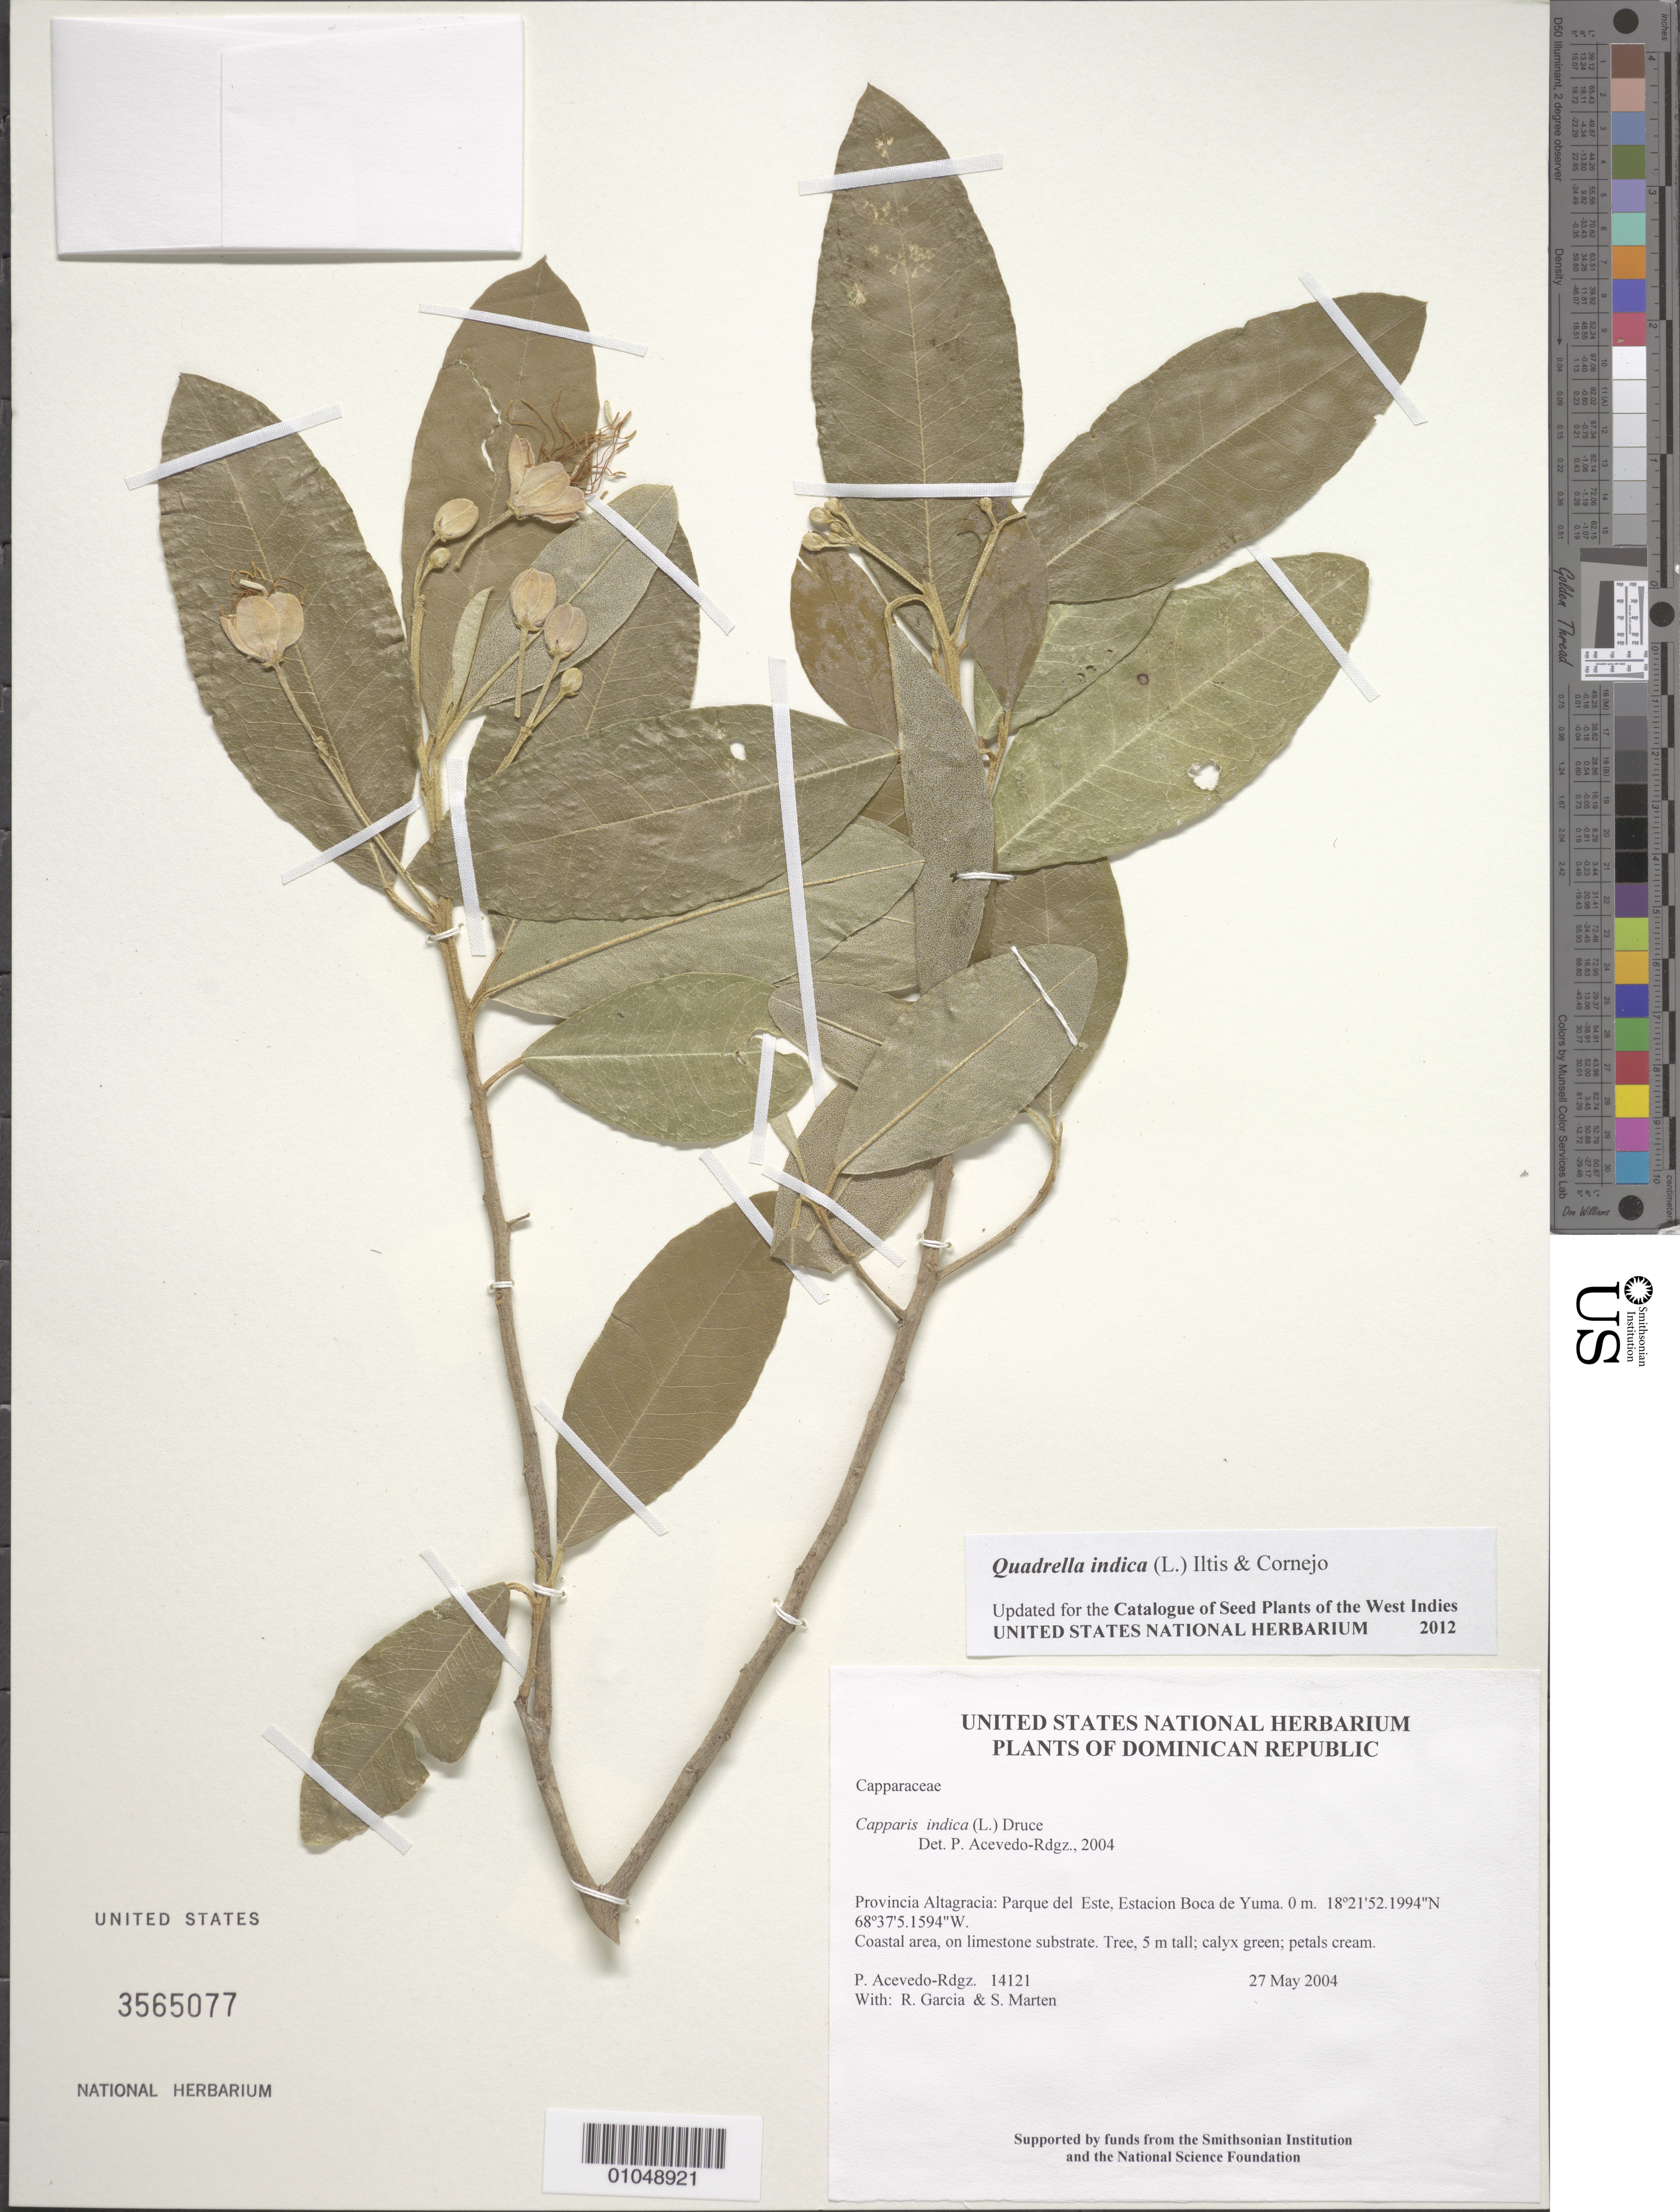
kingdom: Plantae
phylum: Tracheophyta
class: Magnoliopsida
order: Brassicales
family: Capparaceae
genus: Quadrella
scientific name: Quadrella indica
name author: (L.) Iltis & Cornejo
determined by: Acevedo-Rodríguez, P., (BOT), Smithsonian Institution - National Museum of Natural History (UNITED STATES)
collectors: P. Acevedo-Rodr., R. G. García & S. Marten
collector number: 14121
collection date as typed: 27 May 2004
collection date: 2004-05-27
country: Dominican Republic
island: Hispaniola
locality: Provincia Altagracia: Parque del Este, Estacion Boca de Yuma.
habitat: Coastal area, on limestone substrate.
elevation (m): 0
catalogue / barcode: US 3565077